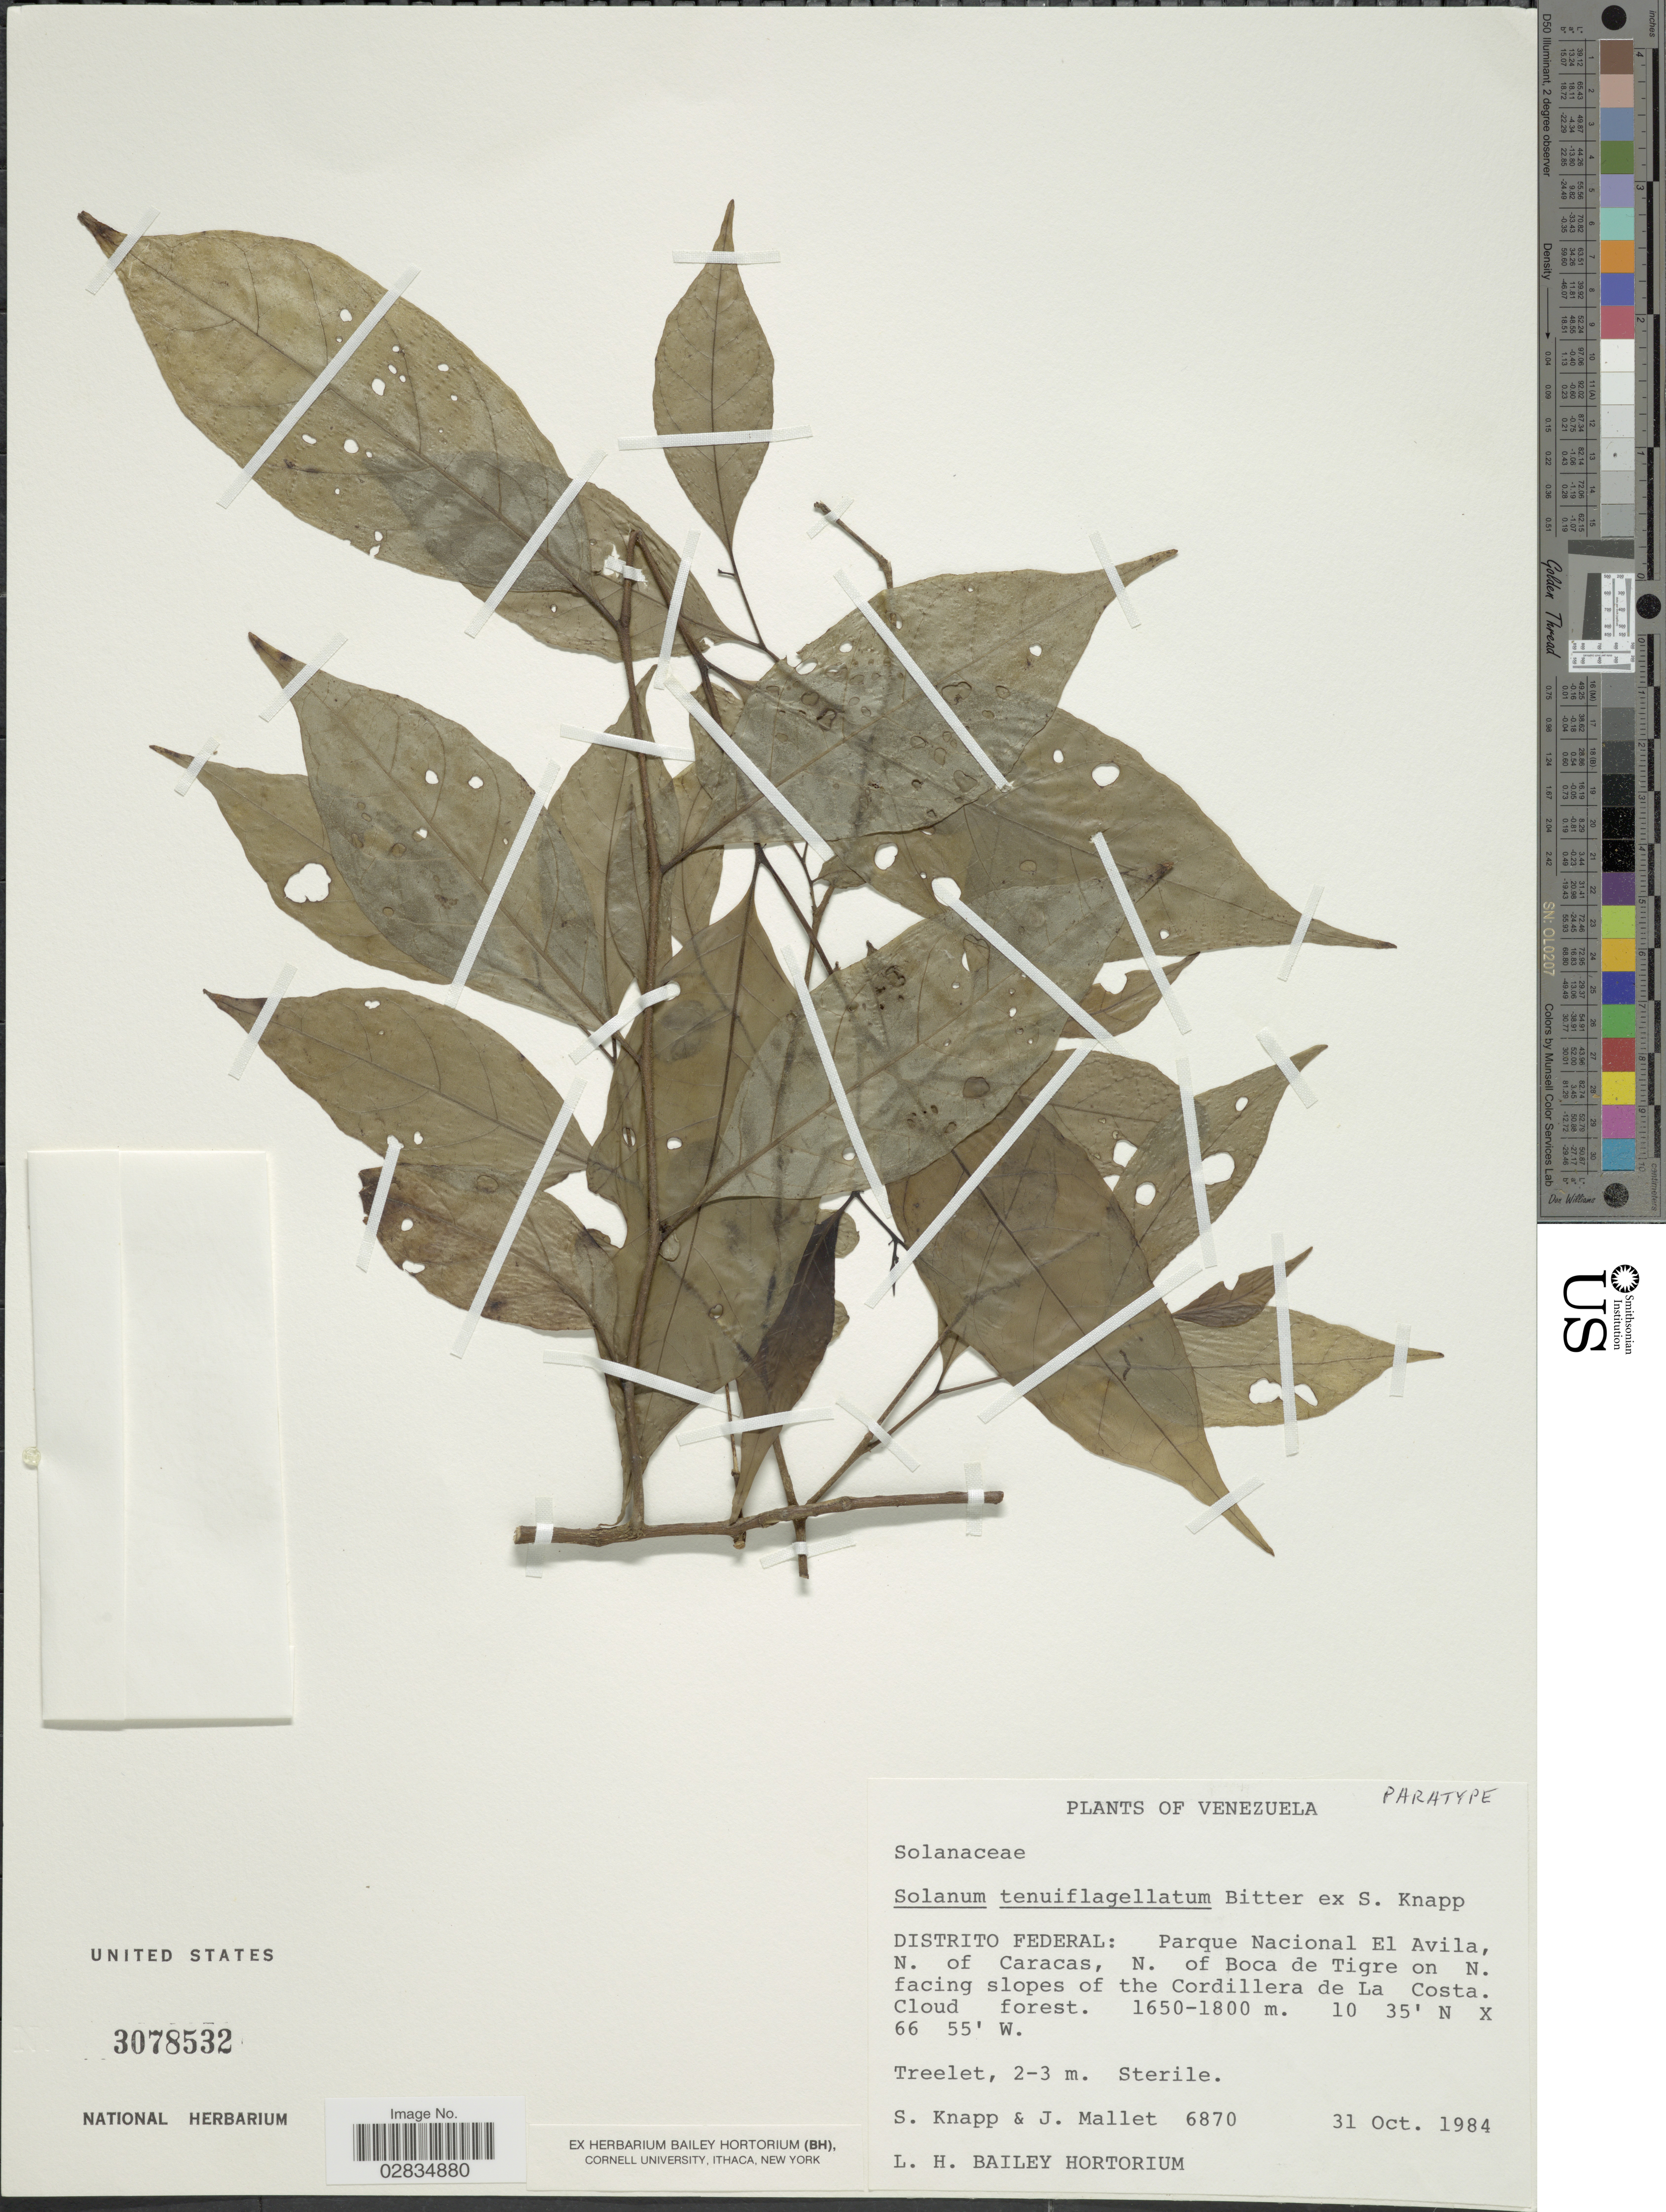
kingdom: Plantae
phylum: Tracheophyta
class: Magnoliopsida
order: Solanales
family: Solanaceae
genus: Solanum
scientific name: Solanum tenuiflagellatum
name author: S. Knapp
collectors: S. Knapp & J. Mallet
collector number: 6870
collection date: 1984-10-31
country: Venezuela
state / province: Miranda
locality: Distrito Federal: Parque Nacional El Avila, N. of Caracas, N. of Boca de Tigre on N. facing slopes of the Cordillera de La Costa.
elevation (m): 1650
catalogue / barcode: US 3078532